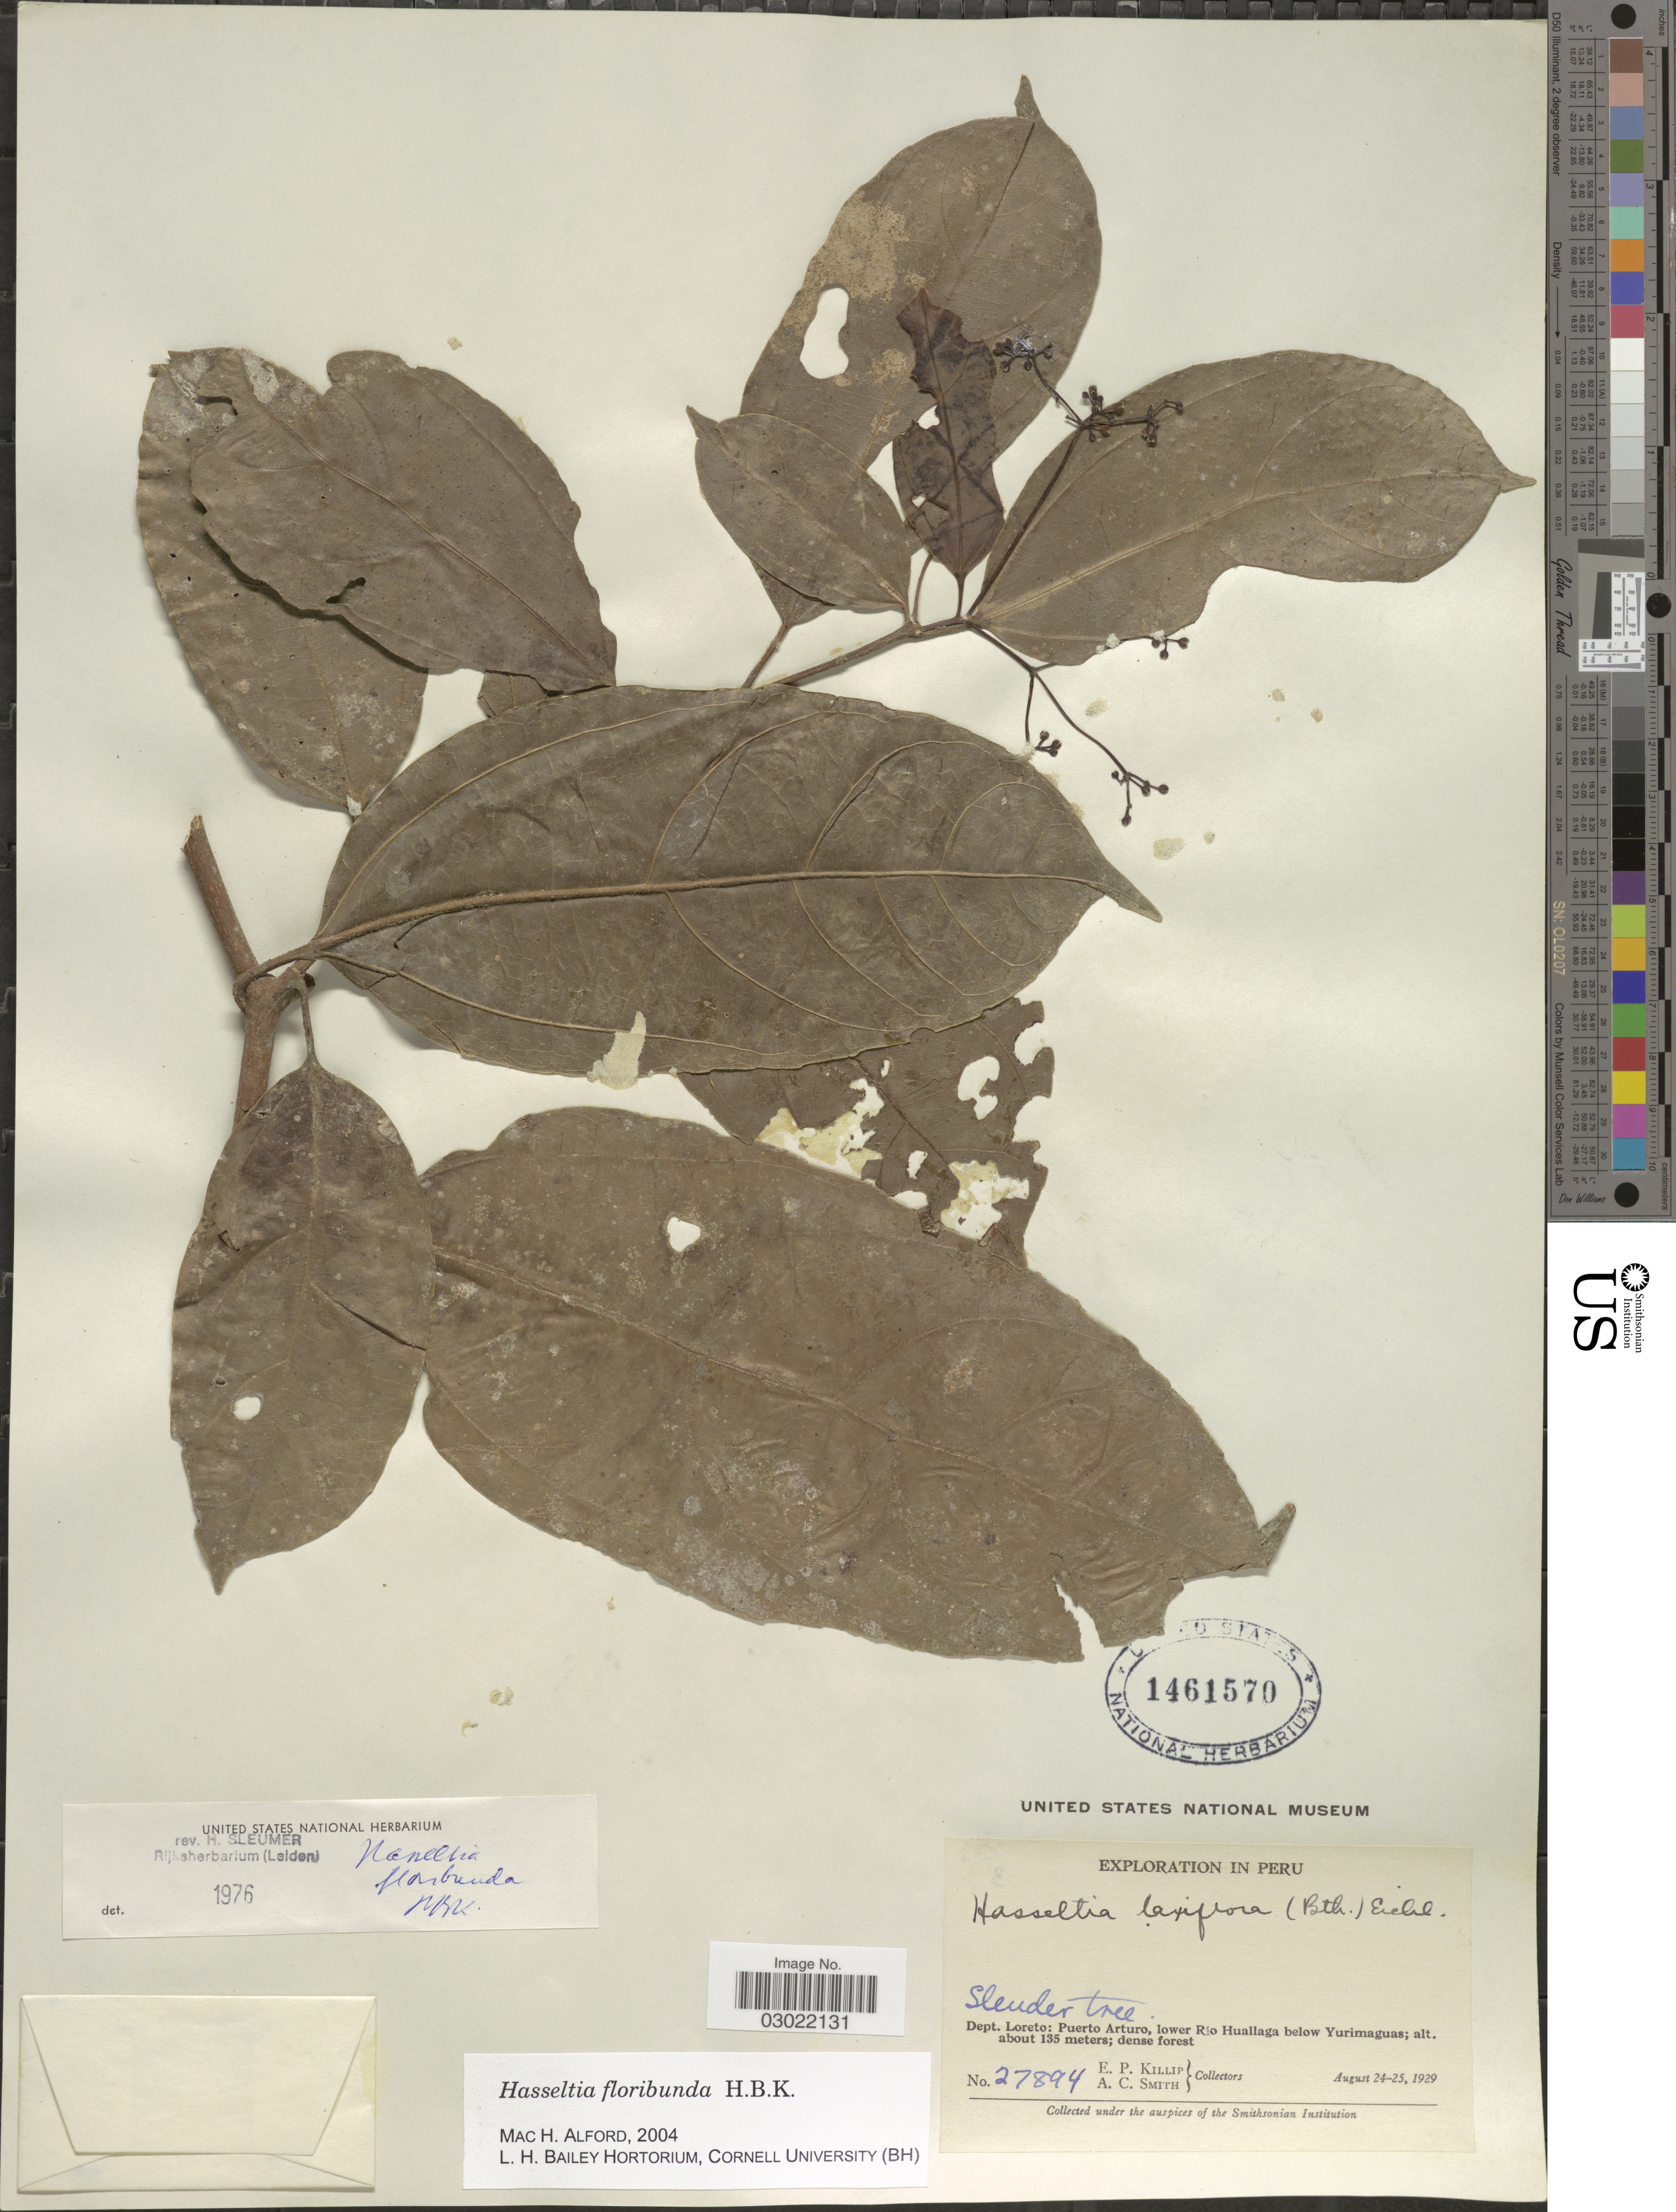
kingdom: Plantae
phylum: Tracheophyta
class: Magnoliopsida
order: Malpighiales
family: Salicaceae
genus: Hasseltia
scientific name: Hasseltia floribunda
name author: Kunth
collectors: E. P. Killip & A. C. Smith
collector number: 27894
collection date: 1929-08-24/1929-08-25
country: Peru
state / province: Loreto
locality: Dept. Loreto: Puerto Arturo, lower Río Huallaga below Yurimaguas.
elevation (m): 135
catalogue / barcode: US 1461570